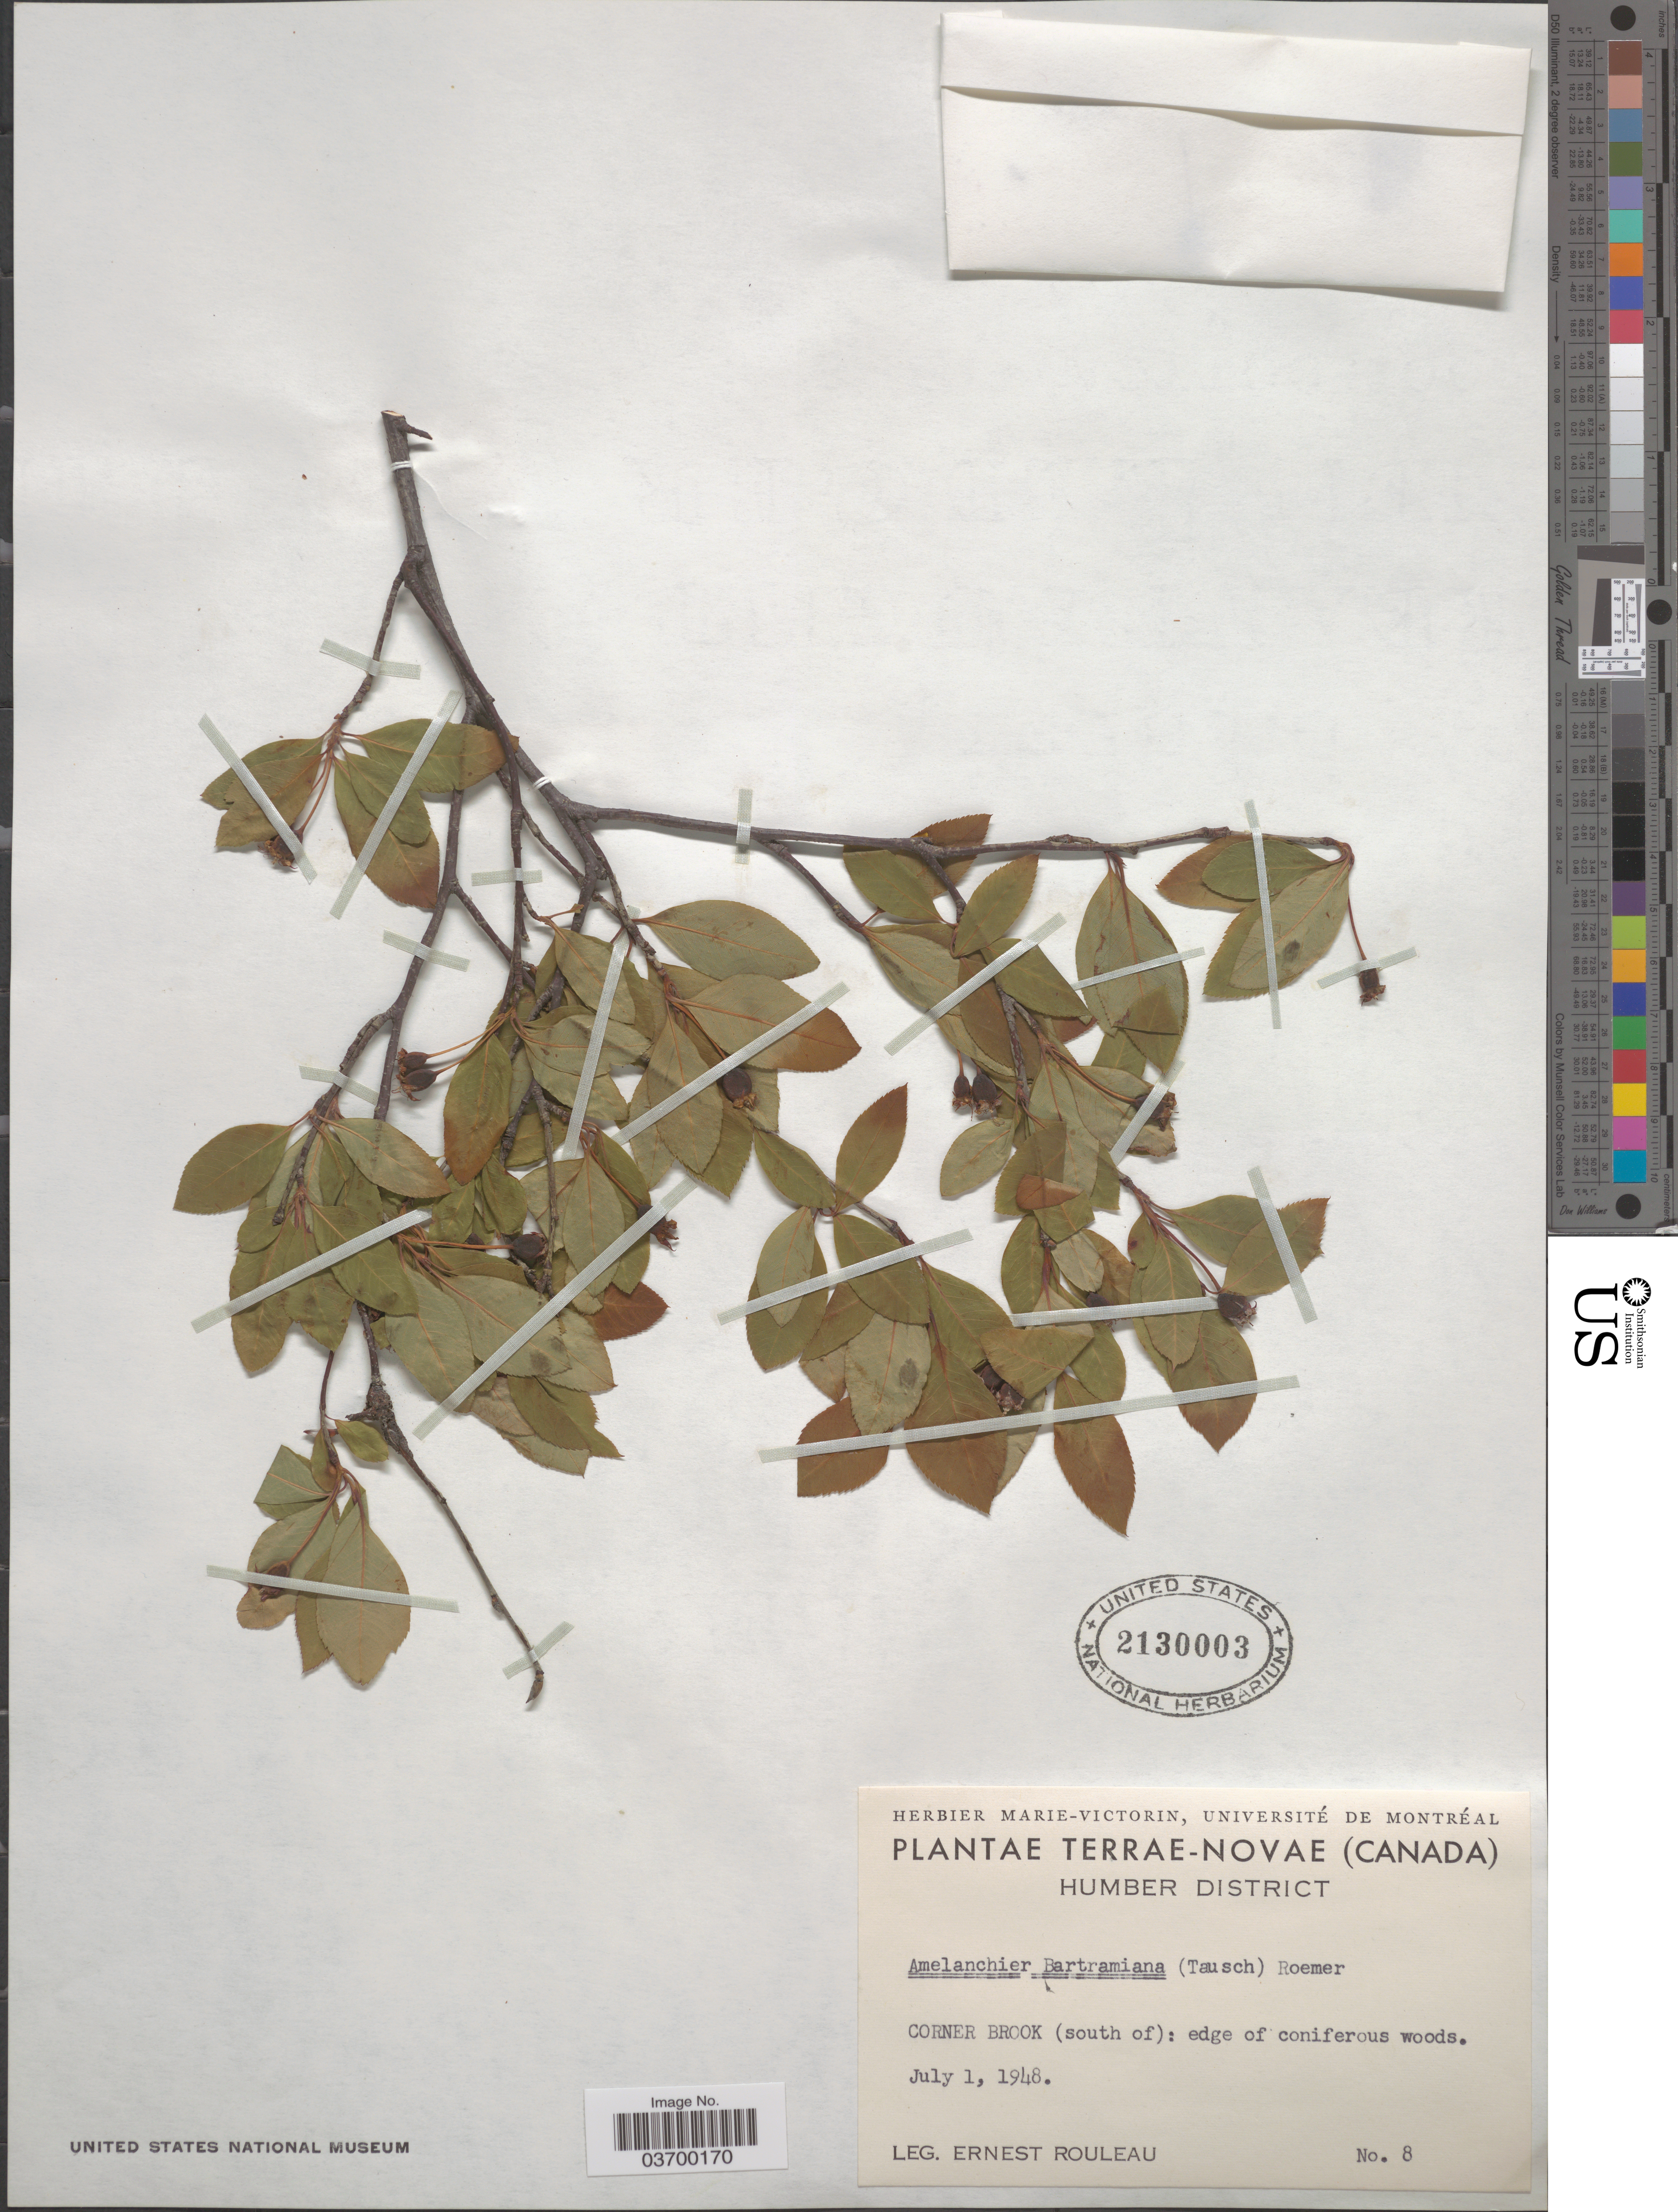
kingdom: Plantae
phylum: Tracheophyta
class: Magnoliopsida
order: Rosales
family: Rosaceae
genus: Amelanchier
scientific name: Amelanchier bartramiana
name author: (Tausch) M. Roem.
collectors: J. Rouleau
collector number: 8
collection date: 1948-07-01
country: Canada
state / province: Newfoundland and Labrador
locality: Terrae-Novae. Humber District. Corner Brook (south of): edge of coniferous woods.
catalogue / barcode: US 2130003